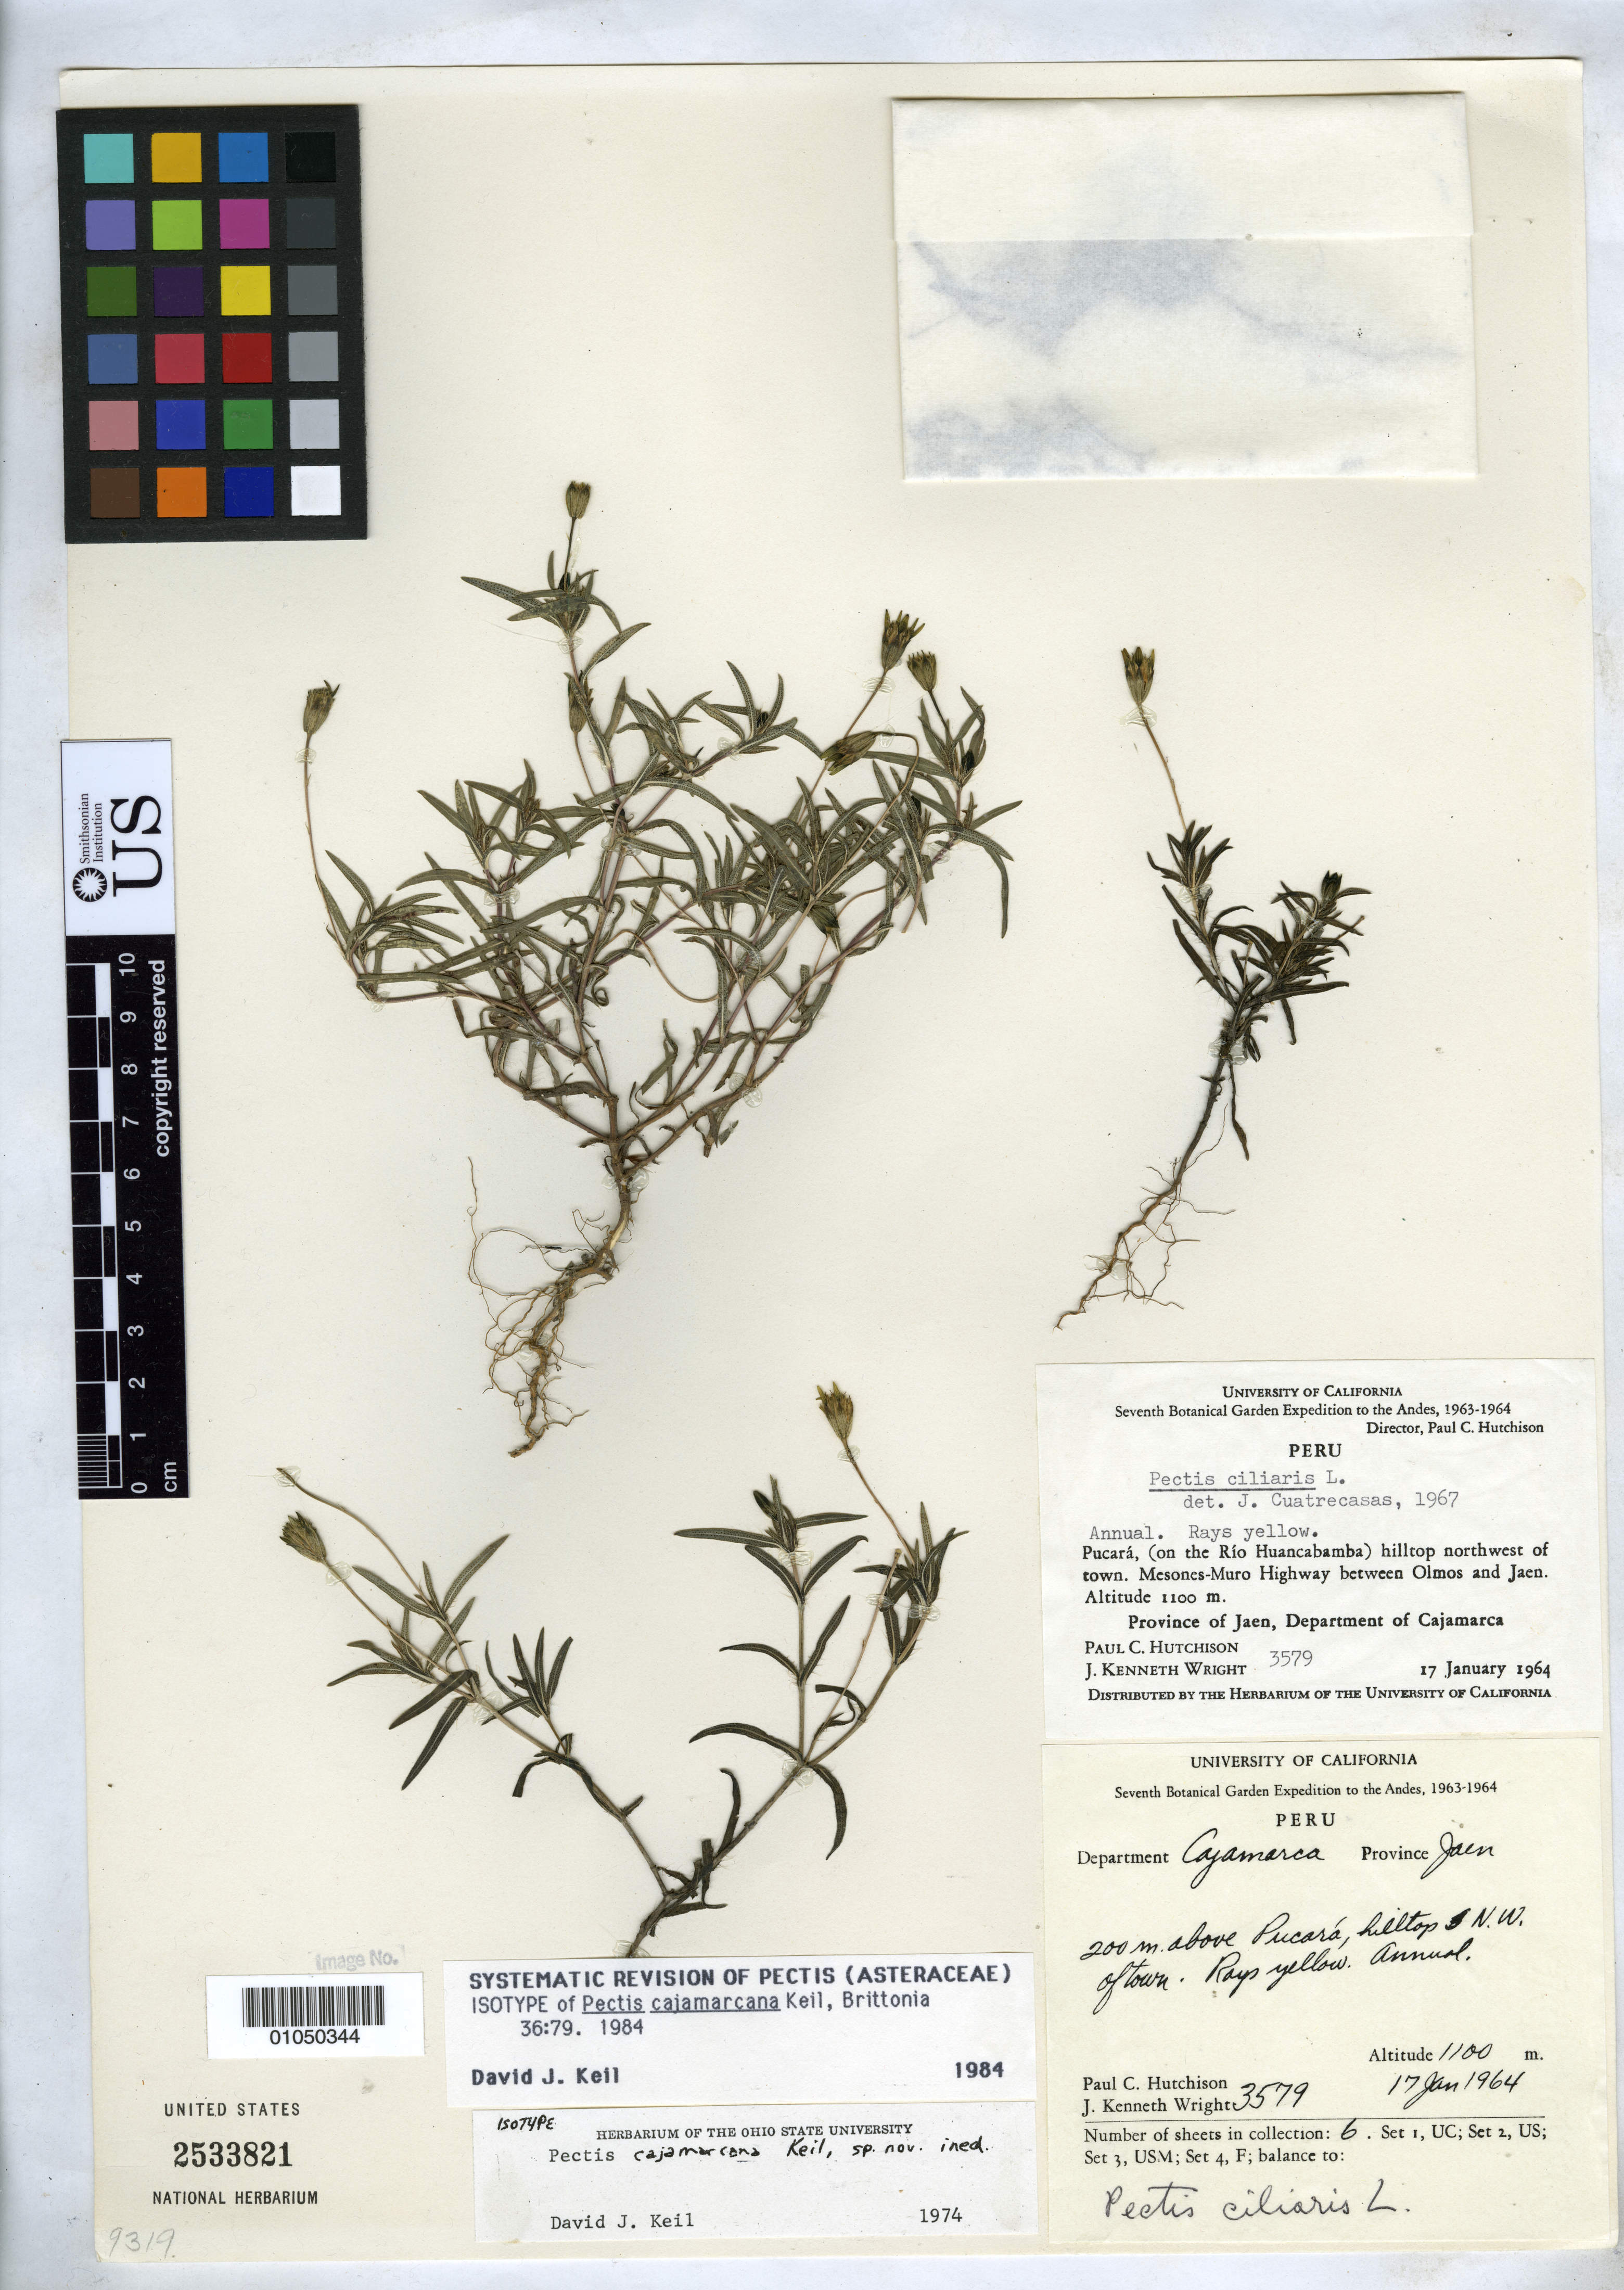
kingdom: Plantae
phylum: Tracheophyta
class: Magnoliopsida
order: Asterales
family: Asteraceae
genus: Pectis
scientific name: Pectis cajamarcana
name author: D.J. Keil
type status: Isotype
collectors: P. C. Hutchison & J. K. Wright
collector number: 3579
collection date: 1964-01-17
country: Peru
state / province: Cajamarca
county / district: Jaén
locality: Department Cajamarca, Province Jaen, 200 m. above Pucará, hilltop N.W. of town.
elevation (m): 1100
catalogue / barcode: US 2533821